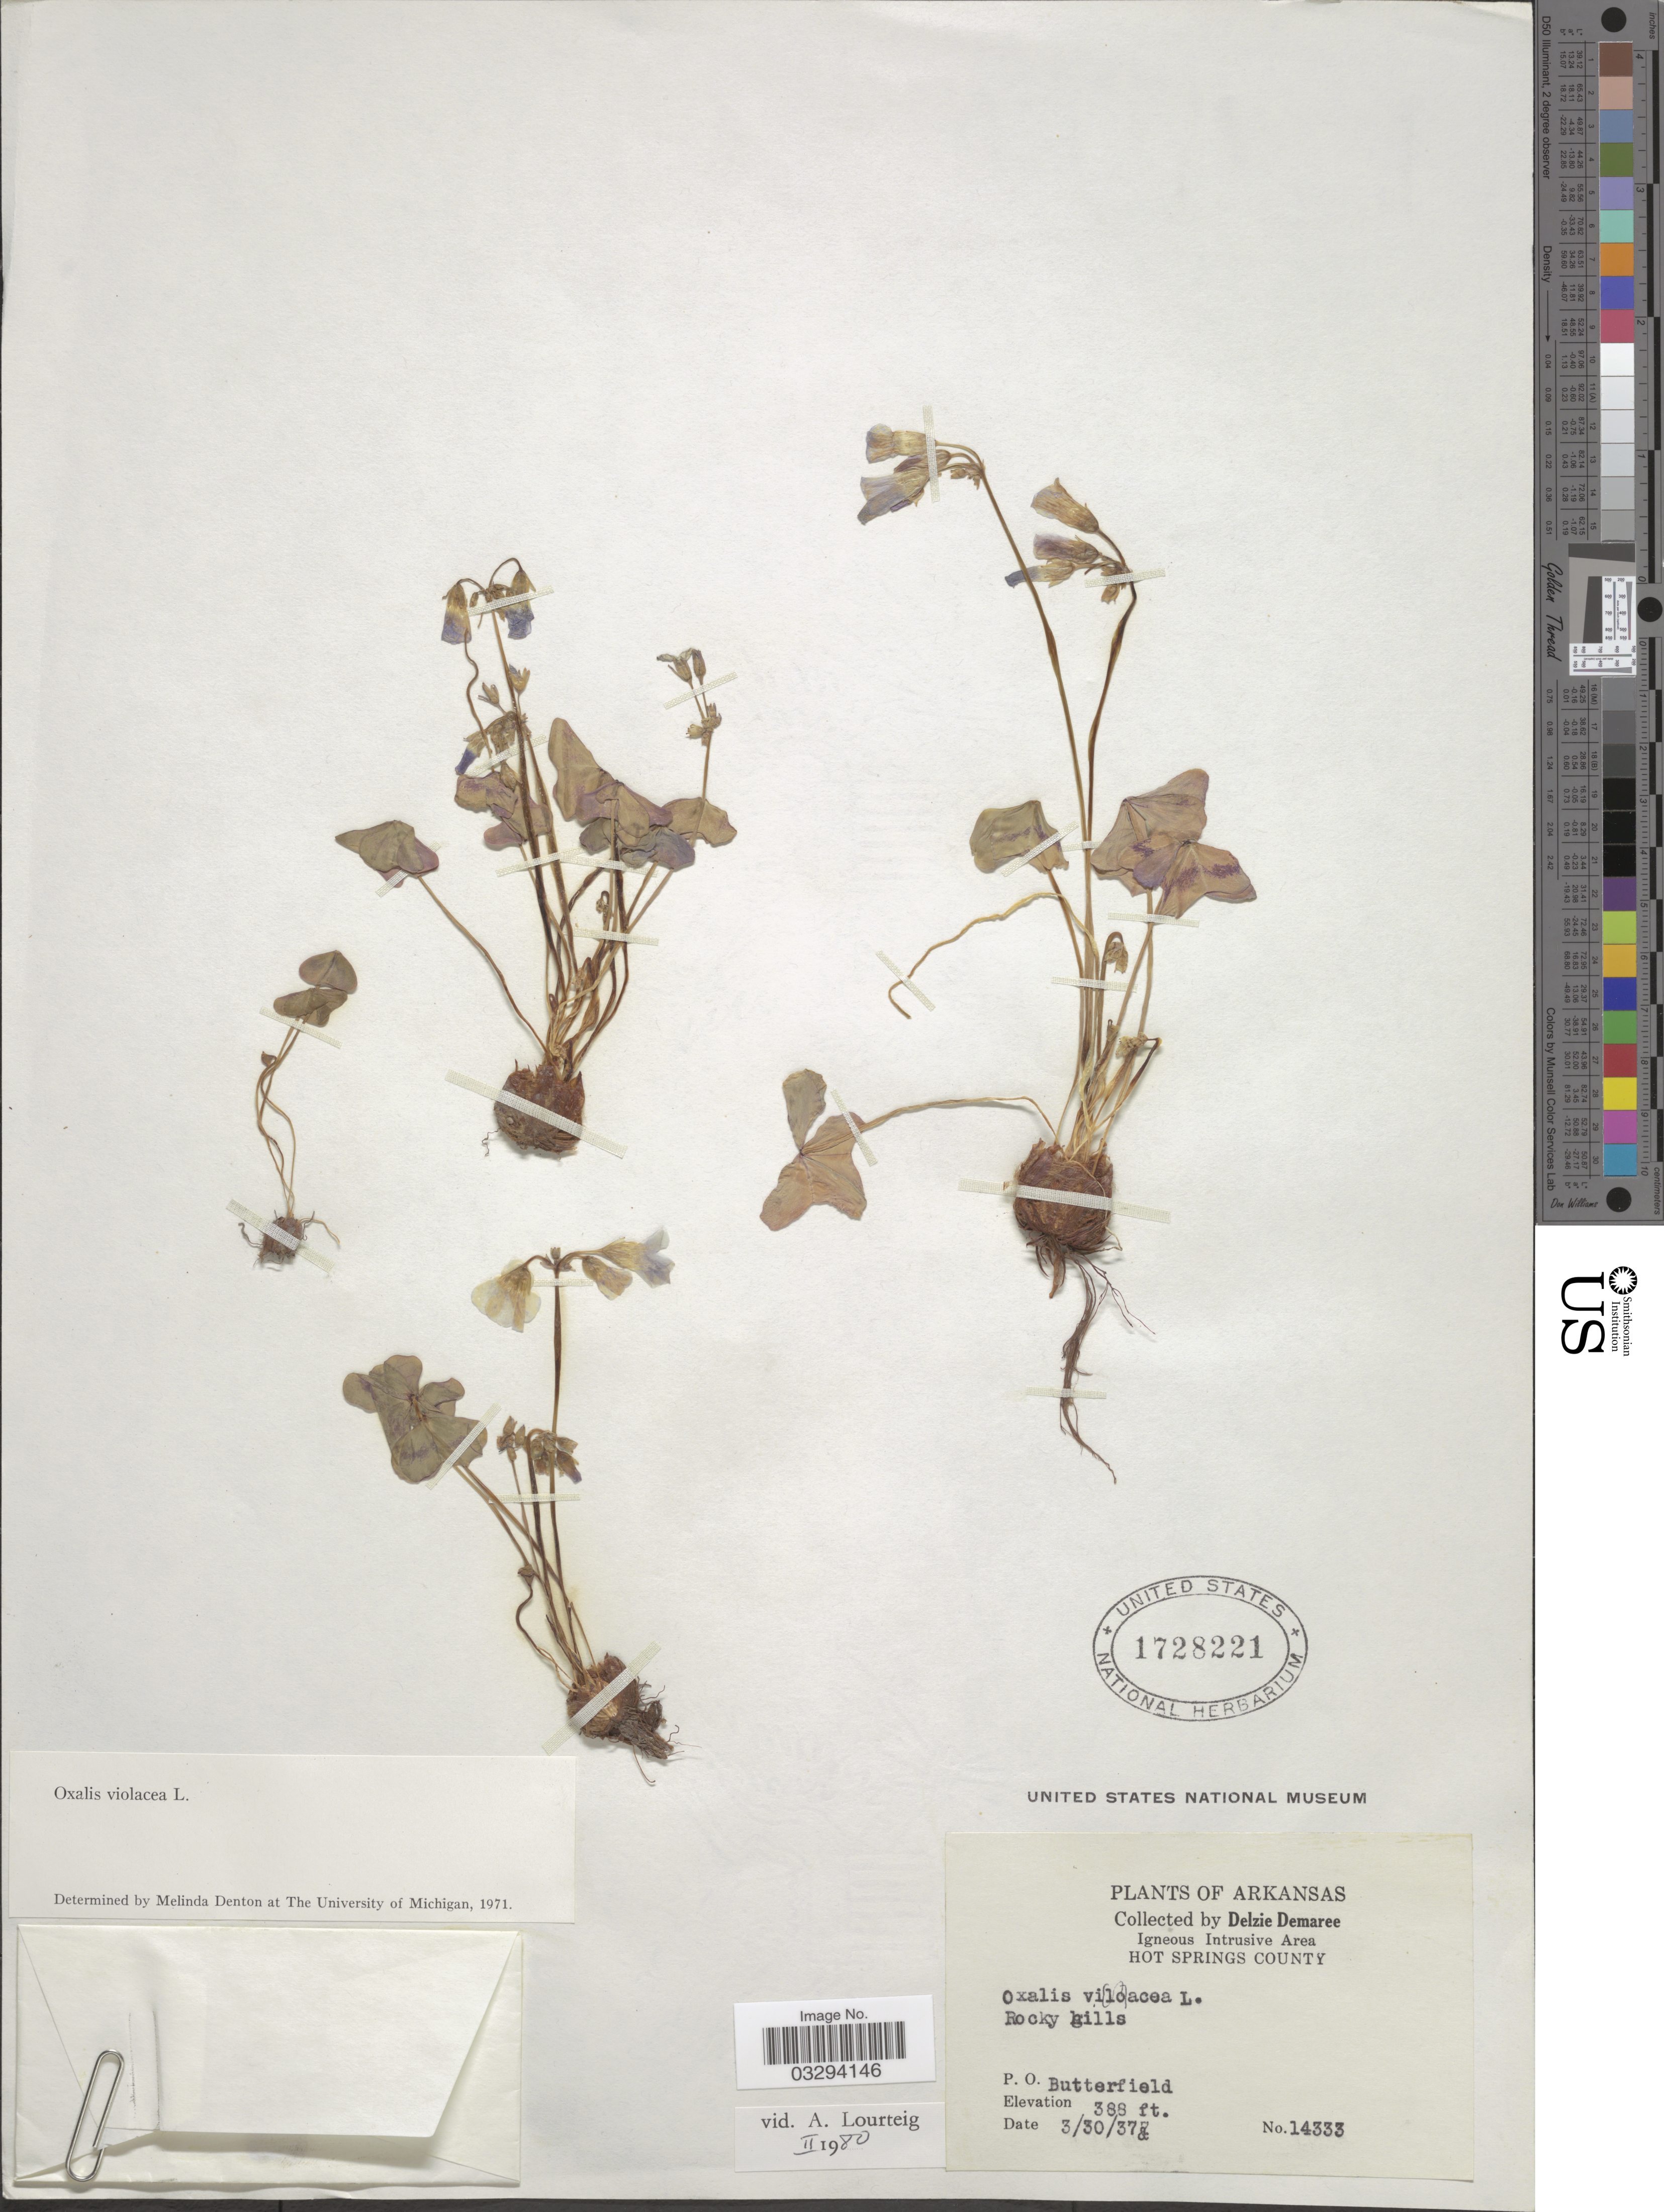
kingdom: Plantae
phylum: Tracheophyta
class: Magnoliopsida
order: Oxalidales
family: Oxalidaceae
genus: Oxalis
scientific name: Oxalis violacea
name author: L.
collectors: D. Demaree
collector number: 14333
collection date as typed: Transcribed d/m/y: 30/3/37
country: United States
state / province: Arkansas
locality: Hot Springs County. P.O. Butterfield.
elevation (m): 118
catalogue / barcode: US 1728221